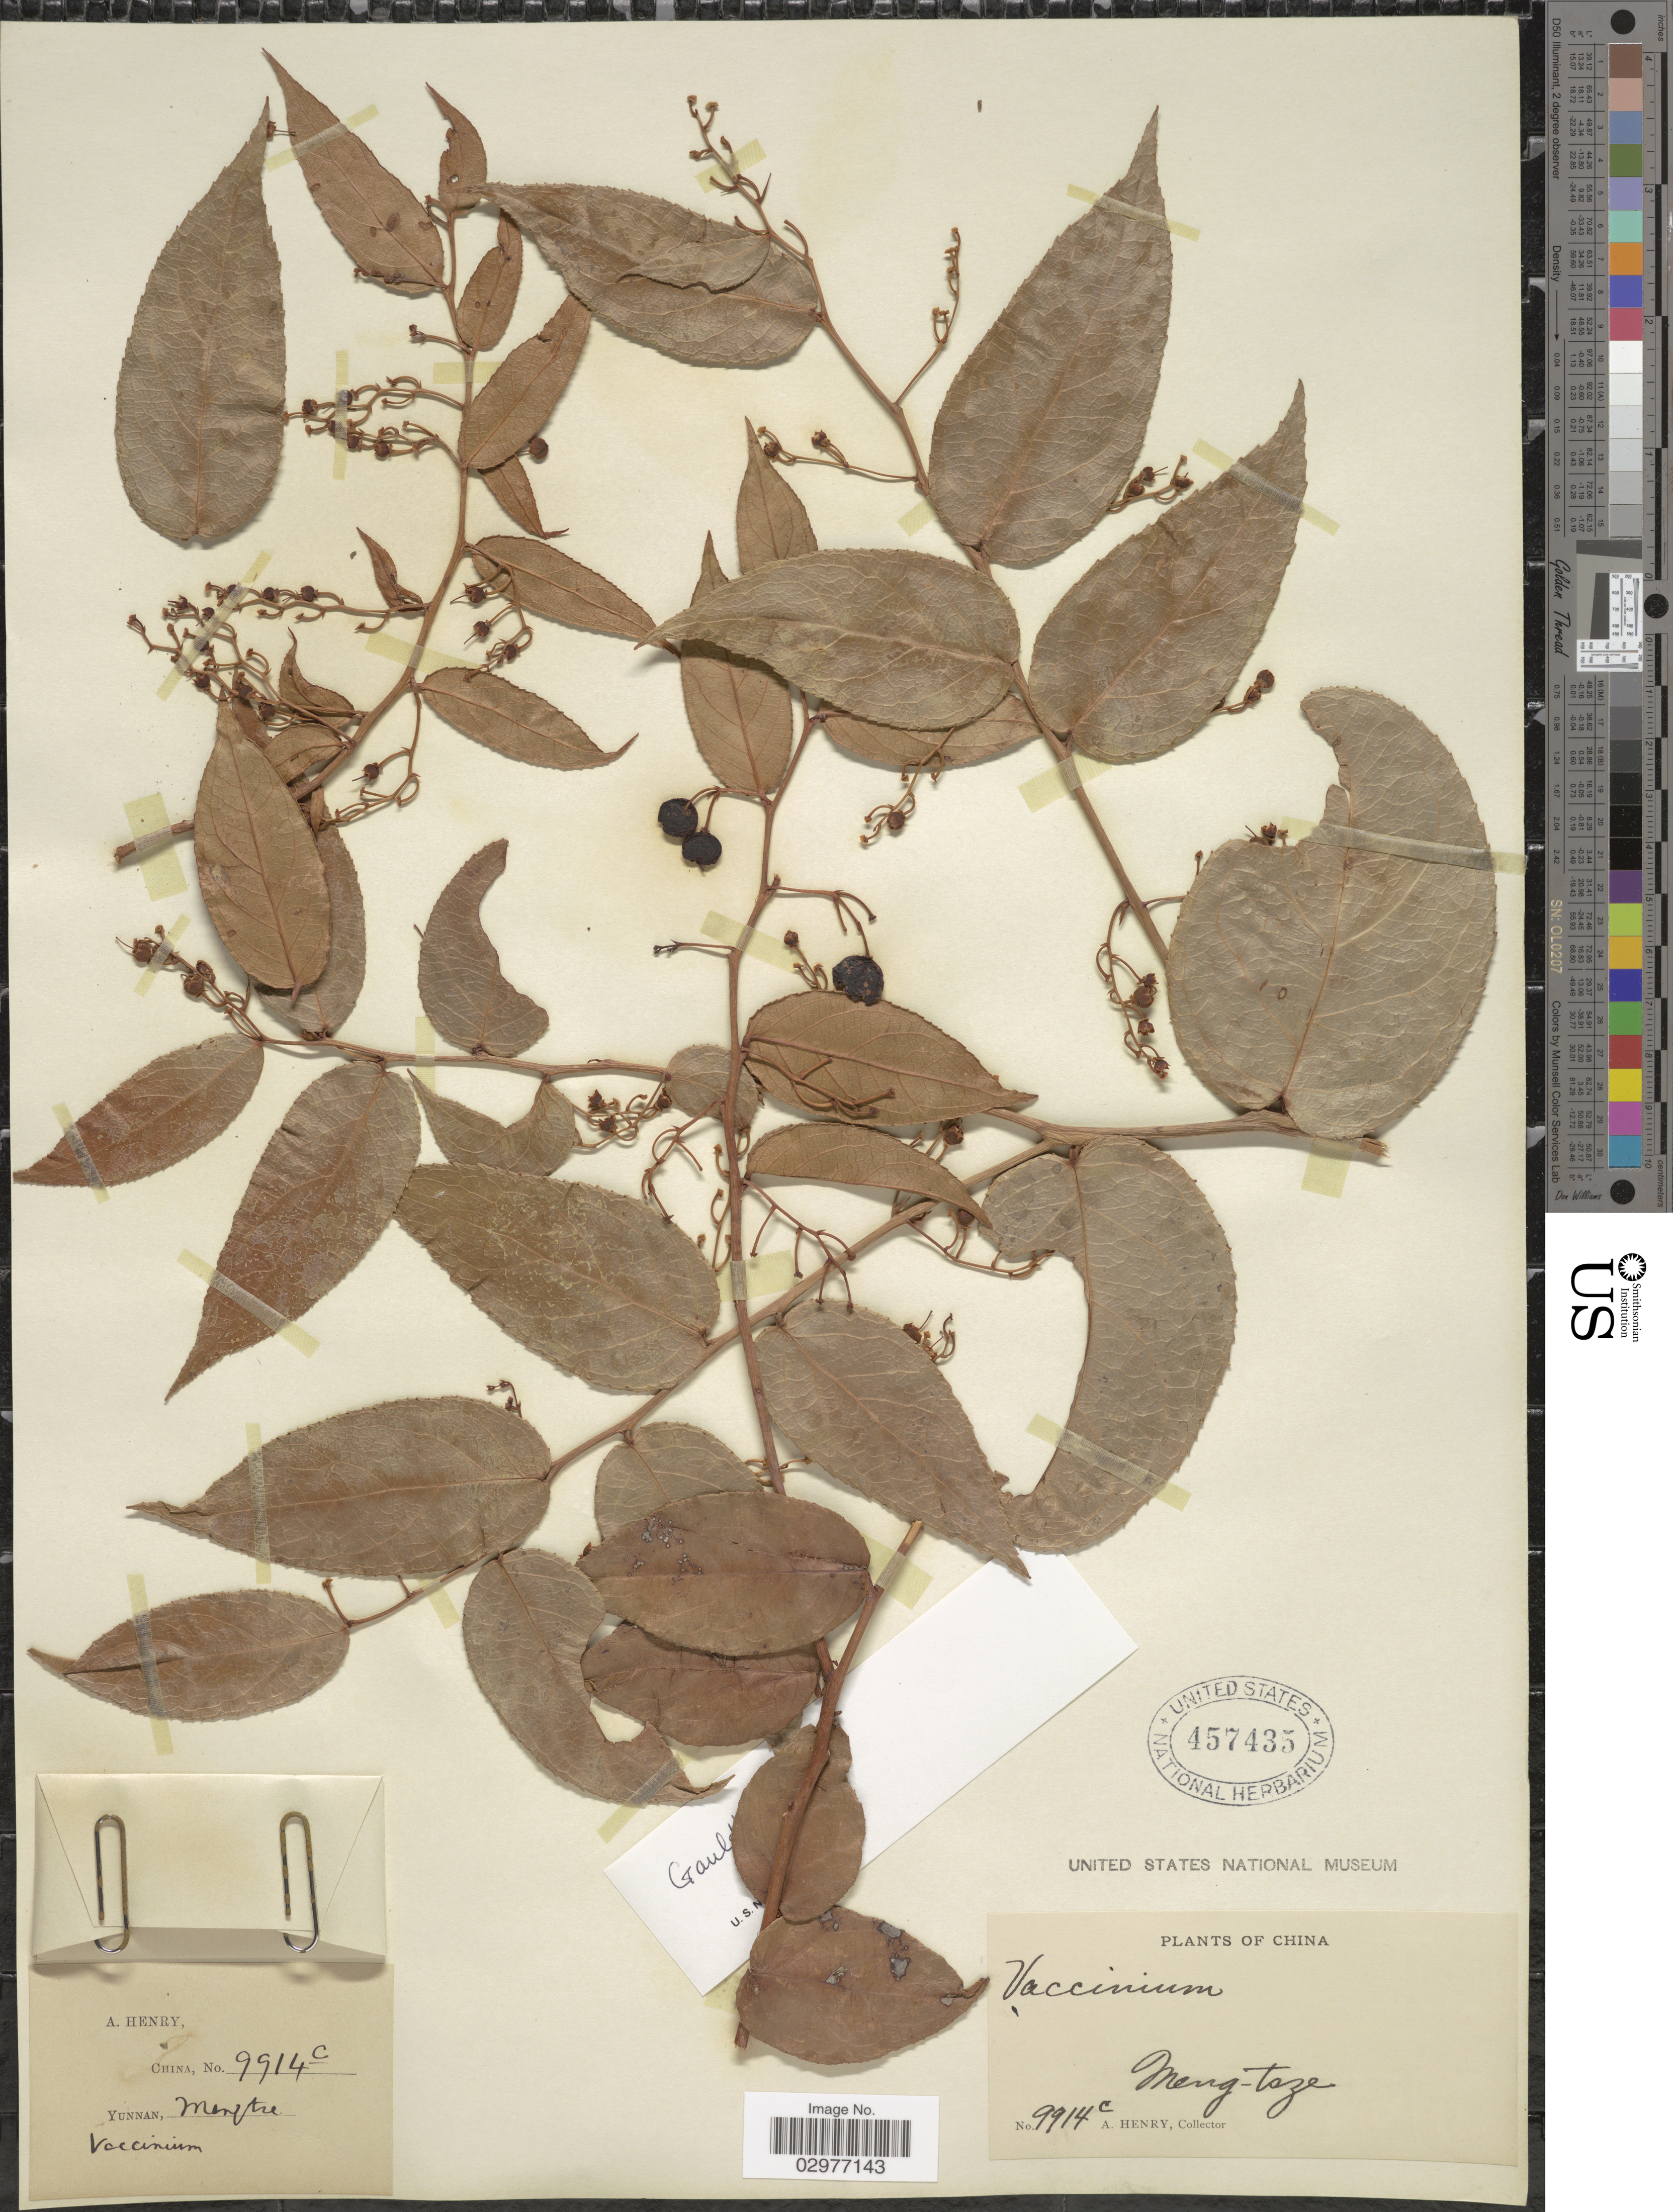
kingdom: Plantae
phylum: Tracheophyta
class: Magnoliopsida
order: Ericales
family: Ericaceae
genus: Gaultheria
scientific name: Gaultheria sp.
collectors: A. Henry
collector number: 9914 C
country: China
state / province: Yunnan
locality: Meng-tsze.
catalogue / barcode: US 457435